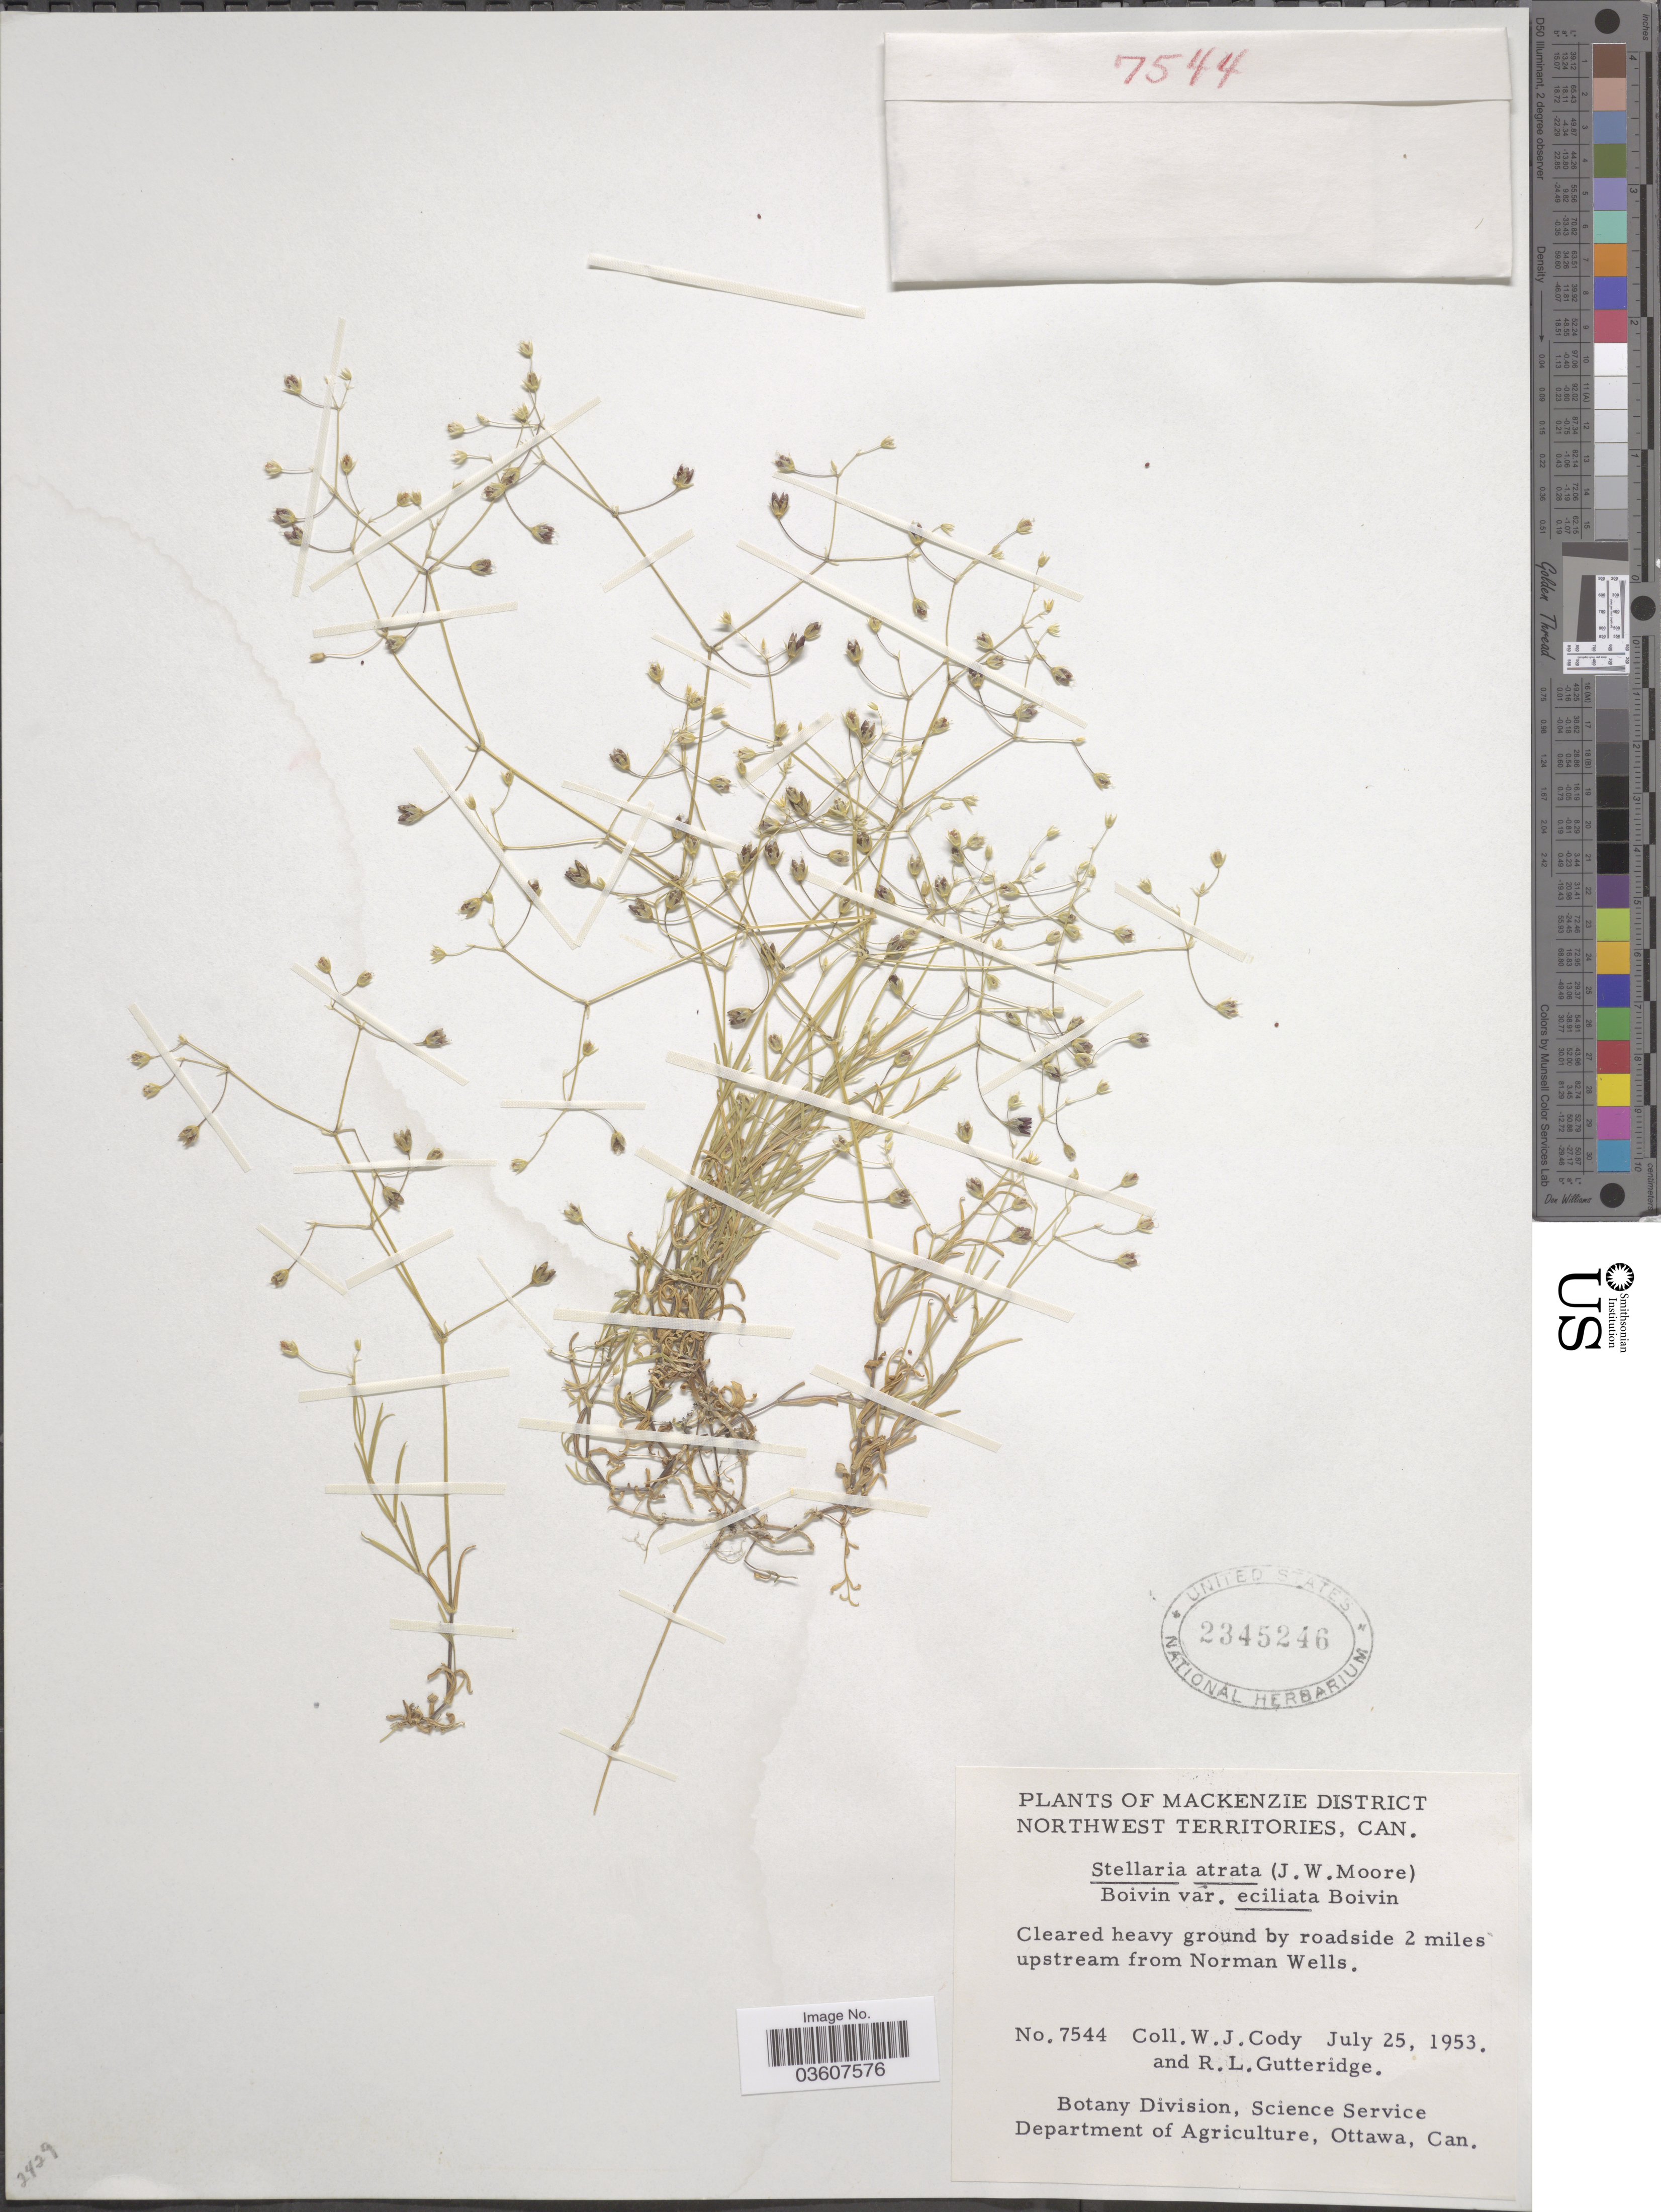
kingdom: Plantae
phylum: Tracheophyta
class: Magnoliopsida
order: Caryophyllales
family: Caryophyllaceae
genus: Stellaria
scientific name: Stellaria atrata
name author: (J.W. Moore) B. Boivin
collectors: W. Cody & R. Gutteridge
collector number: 7544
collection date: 1953-07-25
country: Canada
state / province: Northwest Territories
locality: Mackenzie District. Cleared heavy ground by roadside 2 miles upstream from Norman Wells.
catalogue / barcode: US 2345246